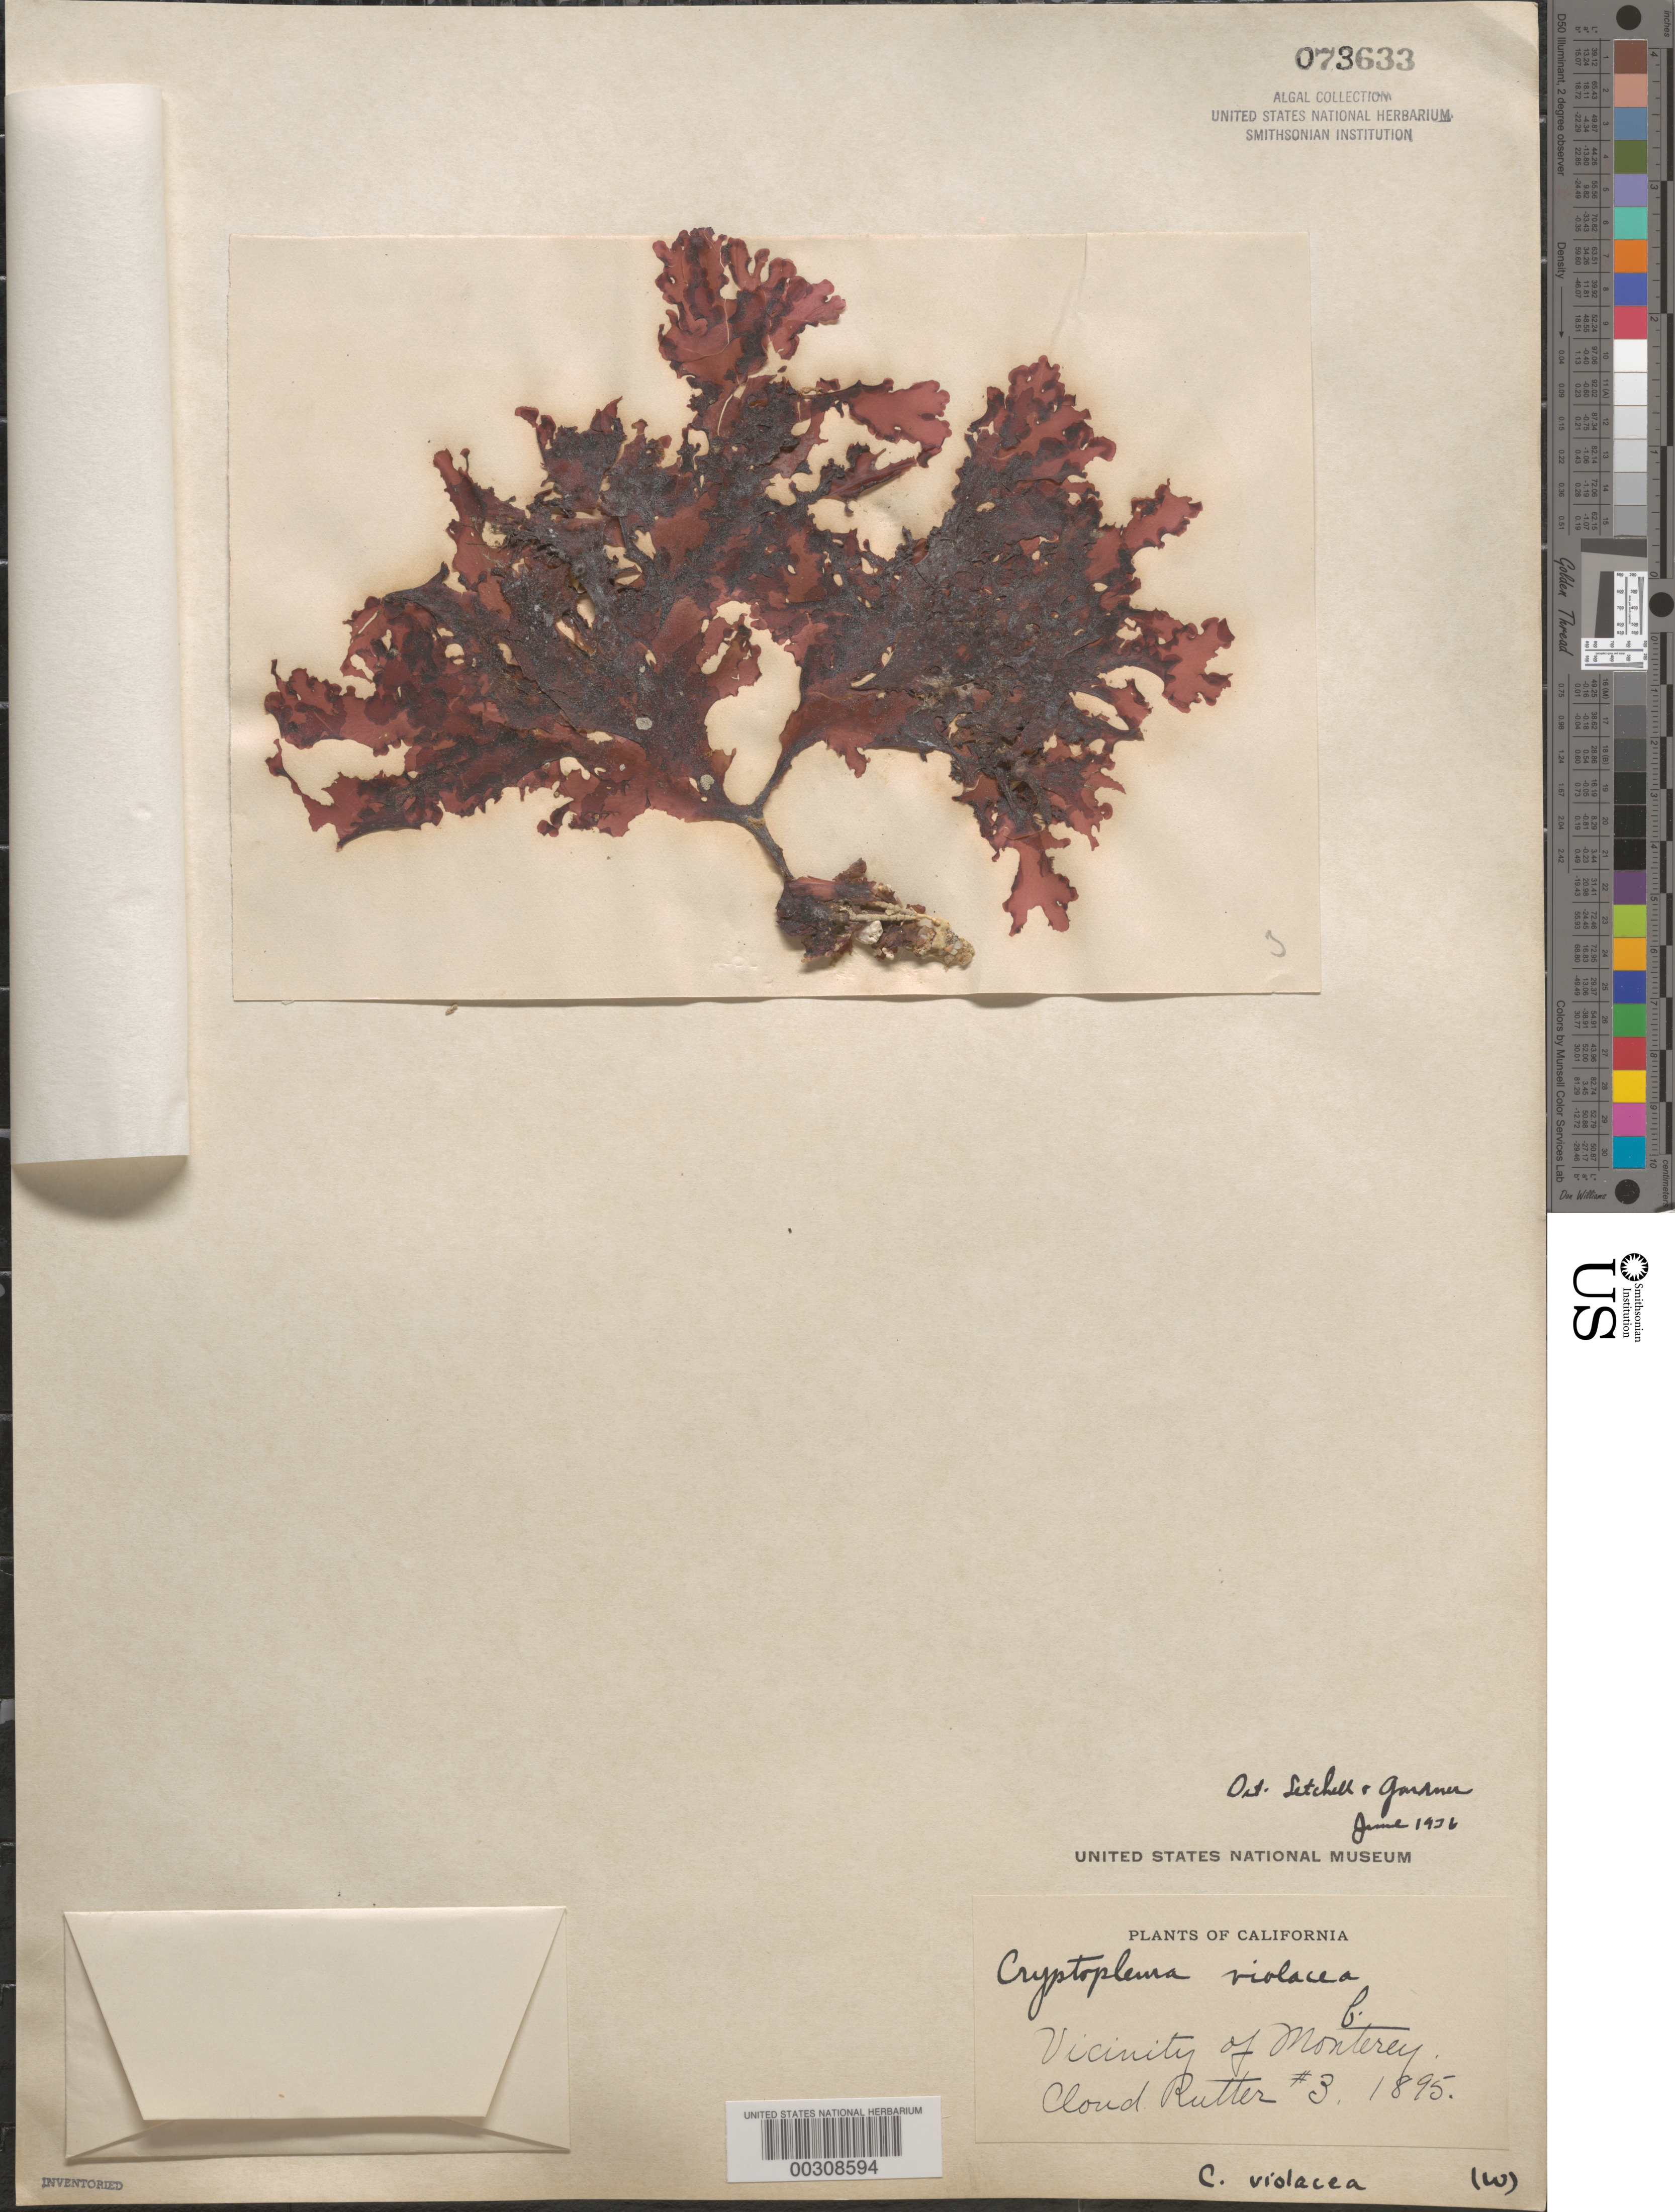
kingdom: Plantae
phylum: Rhodophyta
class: Florideophyceae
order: Ceramiales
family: Delesseriaceae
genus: Cryptopleura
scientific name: Cryptopleura violacea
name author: (J. Ag.) Kylin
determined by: Gardner, N. L.; Setchell, W. A.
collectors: C. Rutter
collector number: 3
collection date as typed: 1895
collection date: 1895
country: United States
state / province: California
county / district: Monterey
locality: Monterey area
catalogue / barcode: US 73633